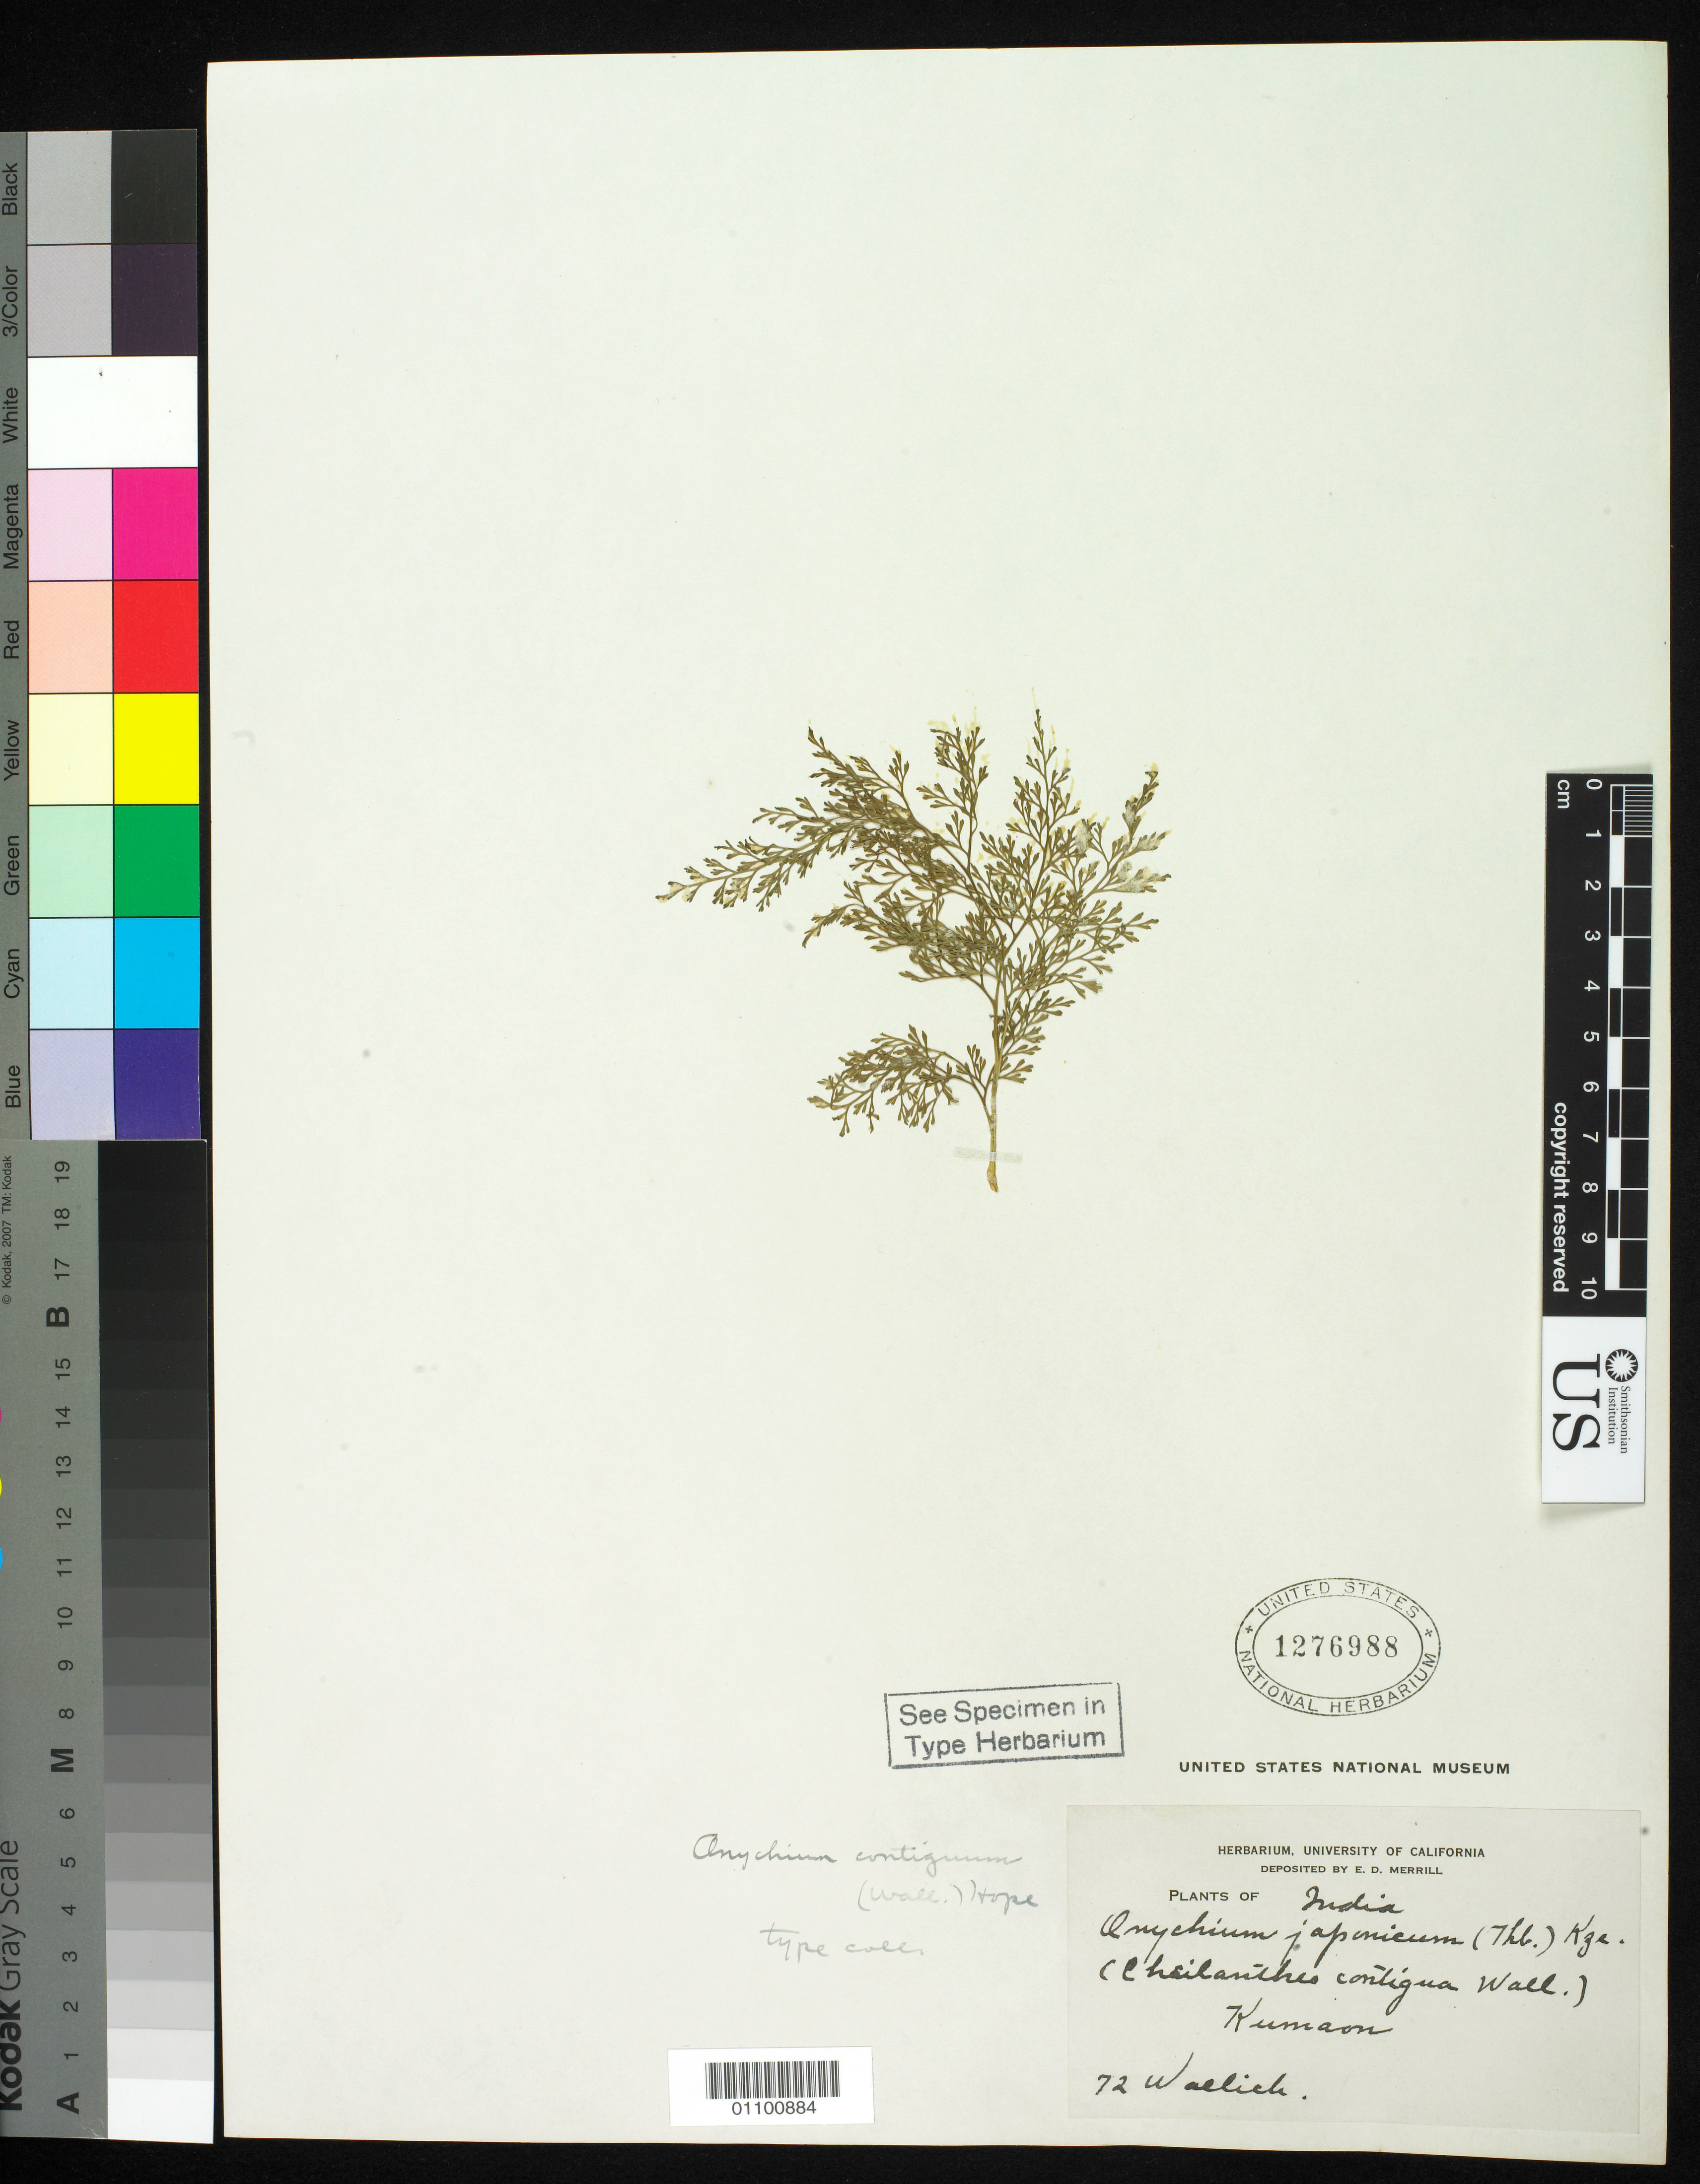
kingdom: Plantae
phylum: Tracheophyta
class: Polypodiopsida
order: Polypodiales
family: Pteridaceae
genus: Onychium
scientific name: Onychium contiguum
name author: Wall. ex C. Hope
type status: Type Collection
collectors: N. Wallich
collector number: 72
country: Nepal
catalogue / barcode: US 1276988